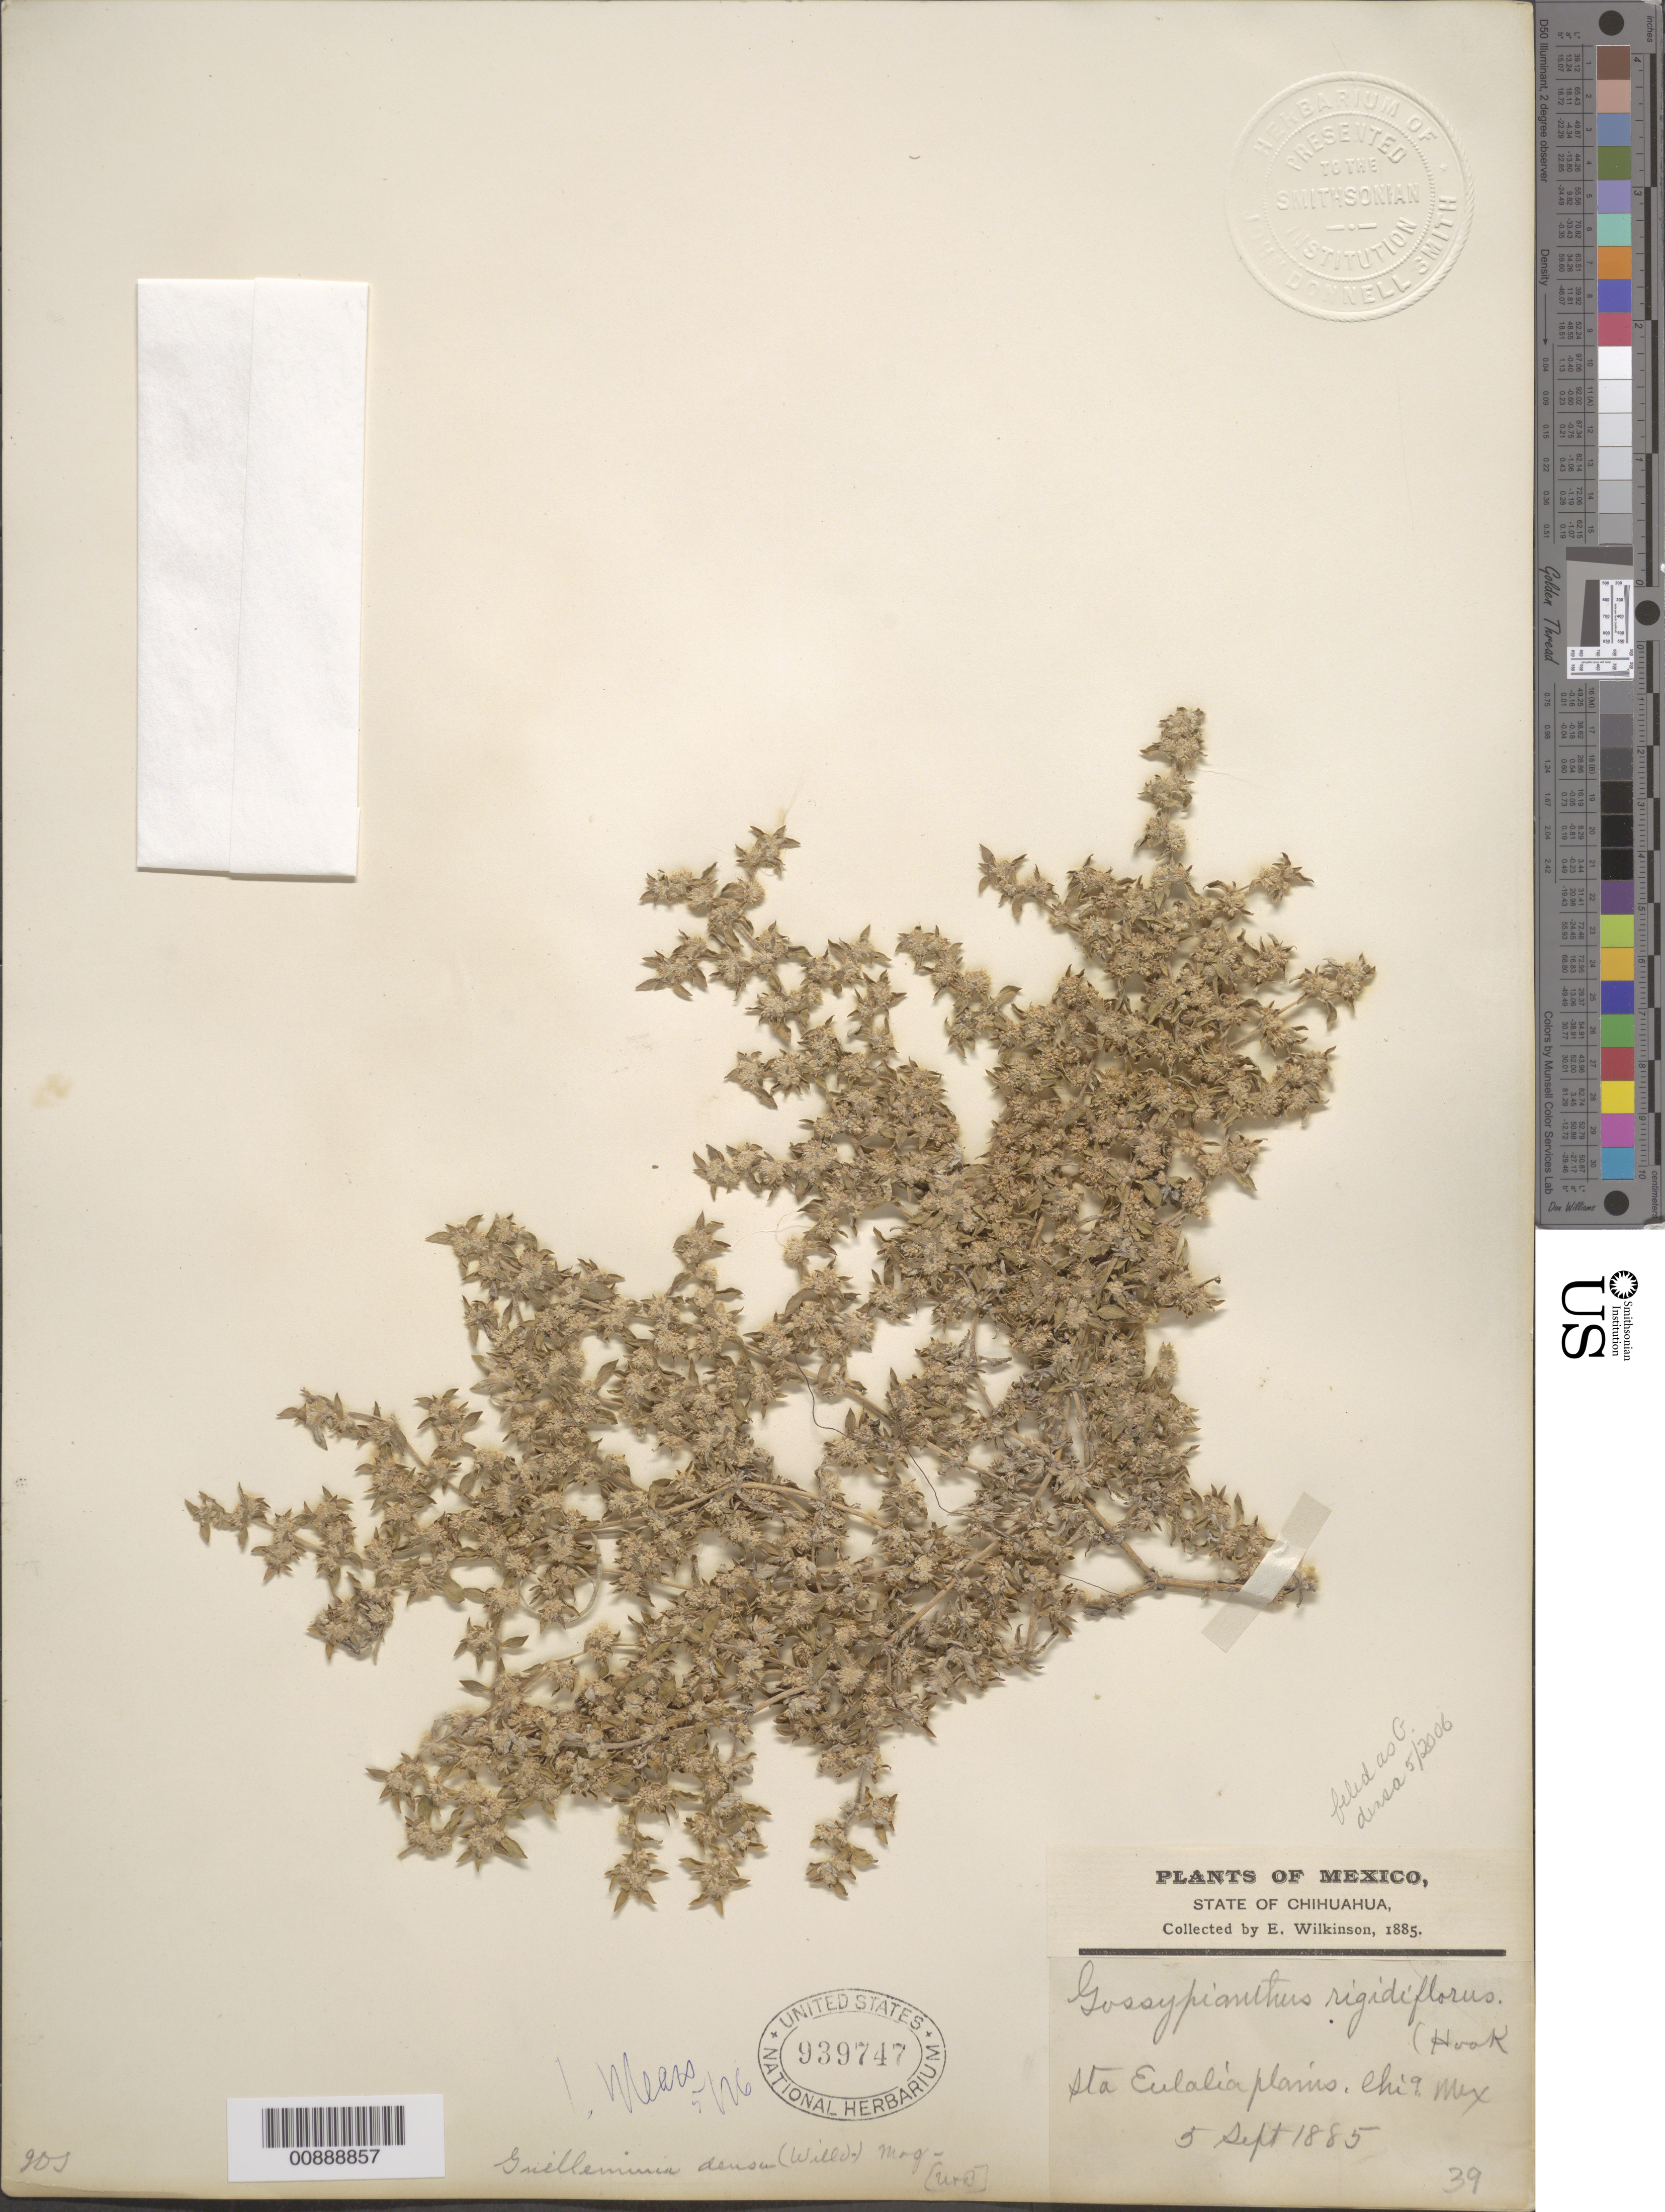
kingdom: Plantae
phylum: Tracheophyta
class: Magnoliopsida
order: Caryophyllales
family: Amaranthaceae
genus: Guilleminea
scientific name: Guilleminea densa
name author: (Humb. & Bonpl. ex Schult.) Moq.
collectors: E. Wilkinson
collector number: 39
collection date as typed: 05 Sep 1885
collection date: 1885-09-05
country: Mexico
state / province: Chihuahua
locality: Sta. Eulalia plains, Chihuahua.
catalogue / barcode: US 939747